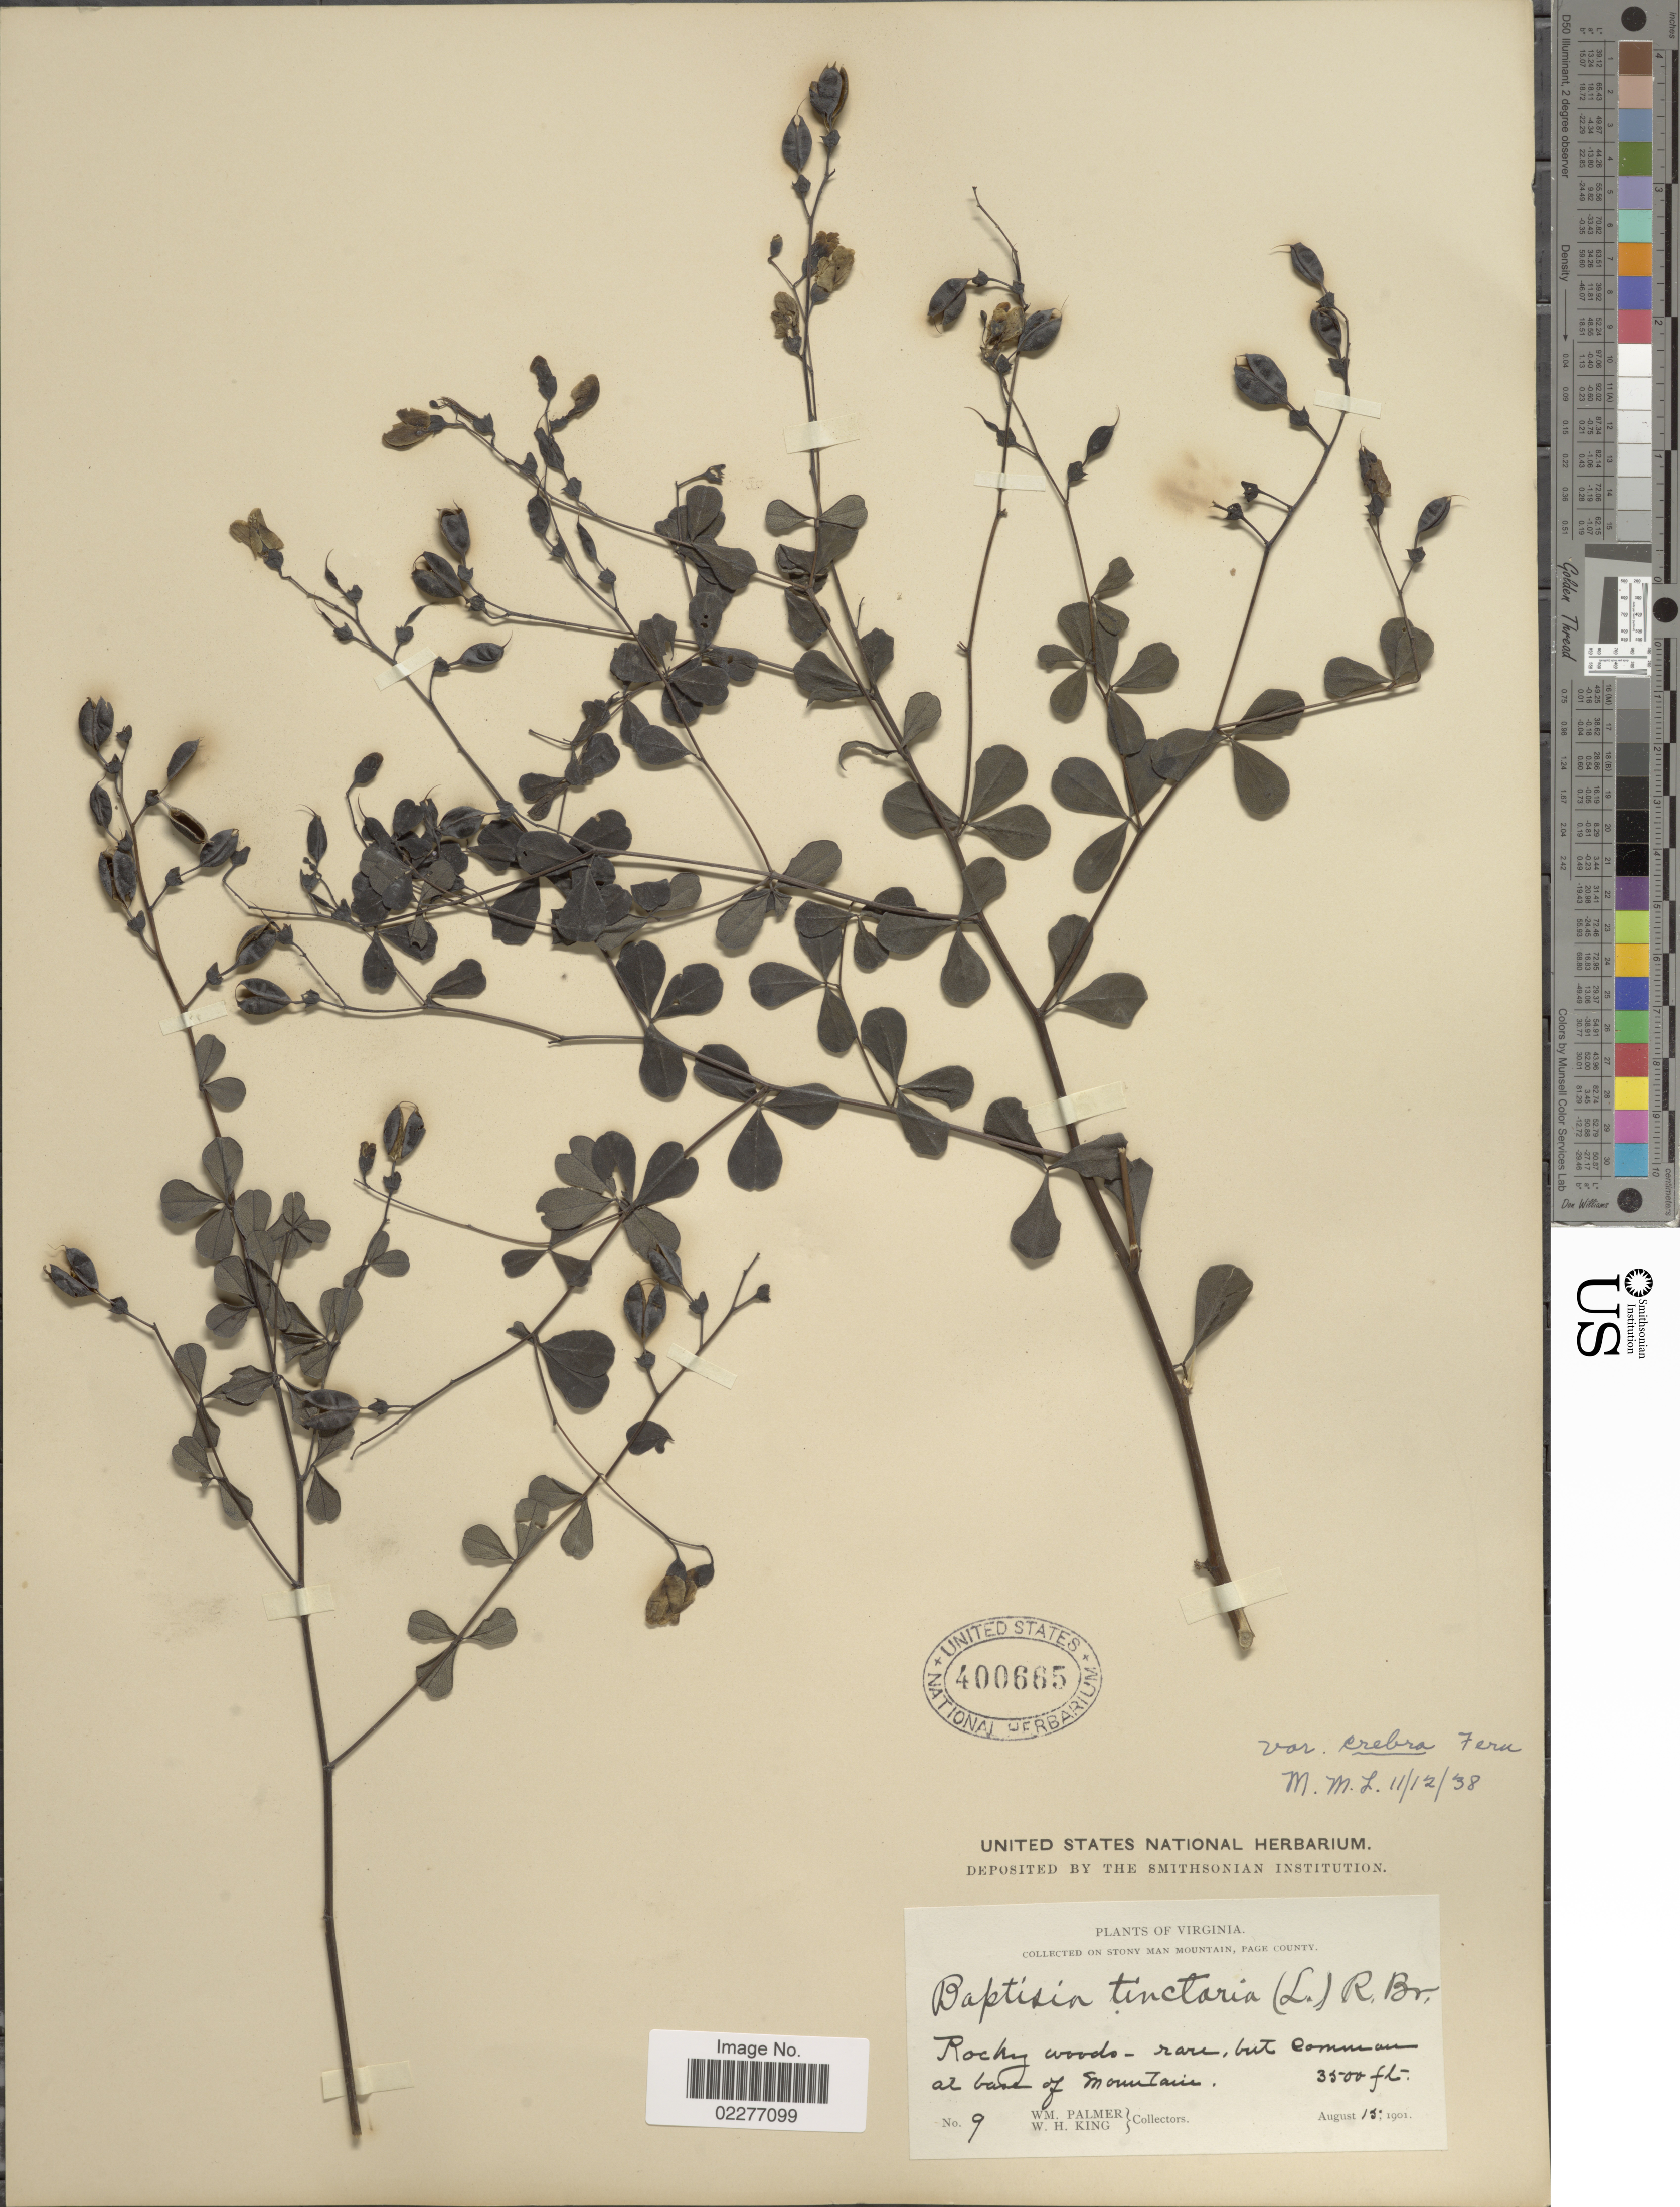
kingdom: Plantae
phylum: Tracheophyta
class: Magnoliopsida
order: Fabales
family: Fabaceae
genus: Baptisia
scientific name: Baptisia tinctoria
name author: (L.) R. Br.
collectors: W. Palmer & W. H. King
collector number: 9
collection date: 1901-08-15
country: United States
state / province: Virginia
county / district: Page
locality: Rocky woods - rare, but common at base of Mountain, On Stony Man Mountain, Page County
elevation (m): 1067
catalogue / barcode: US 400665